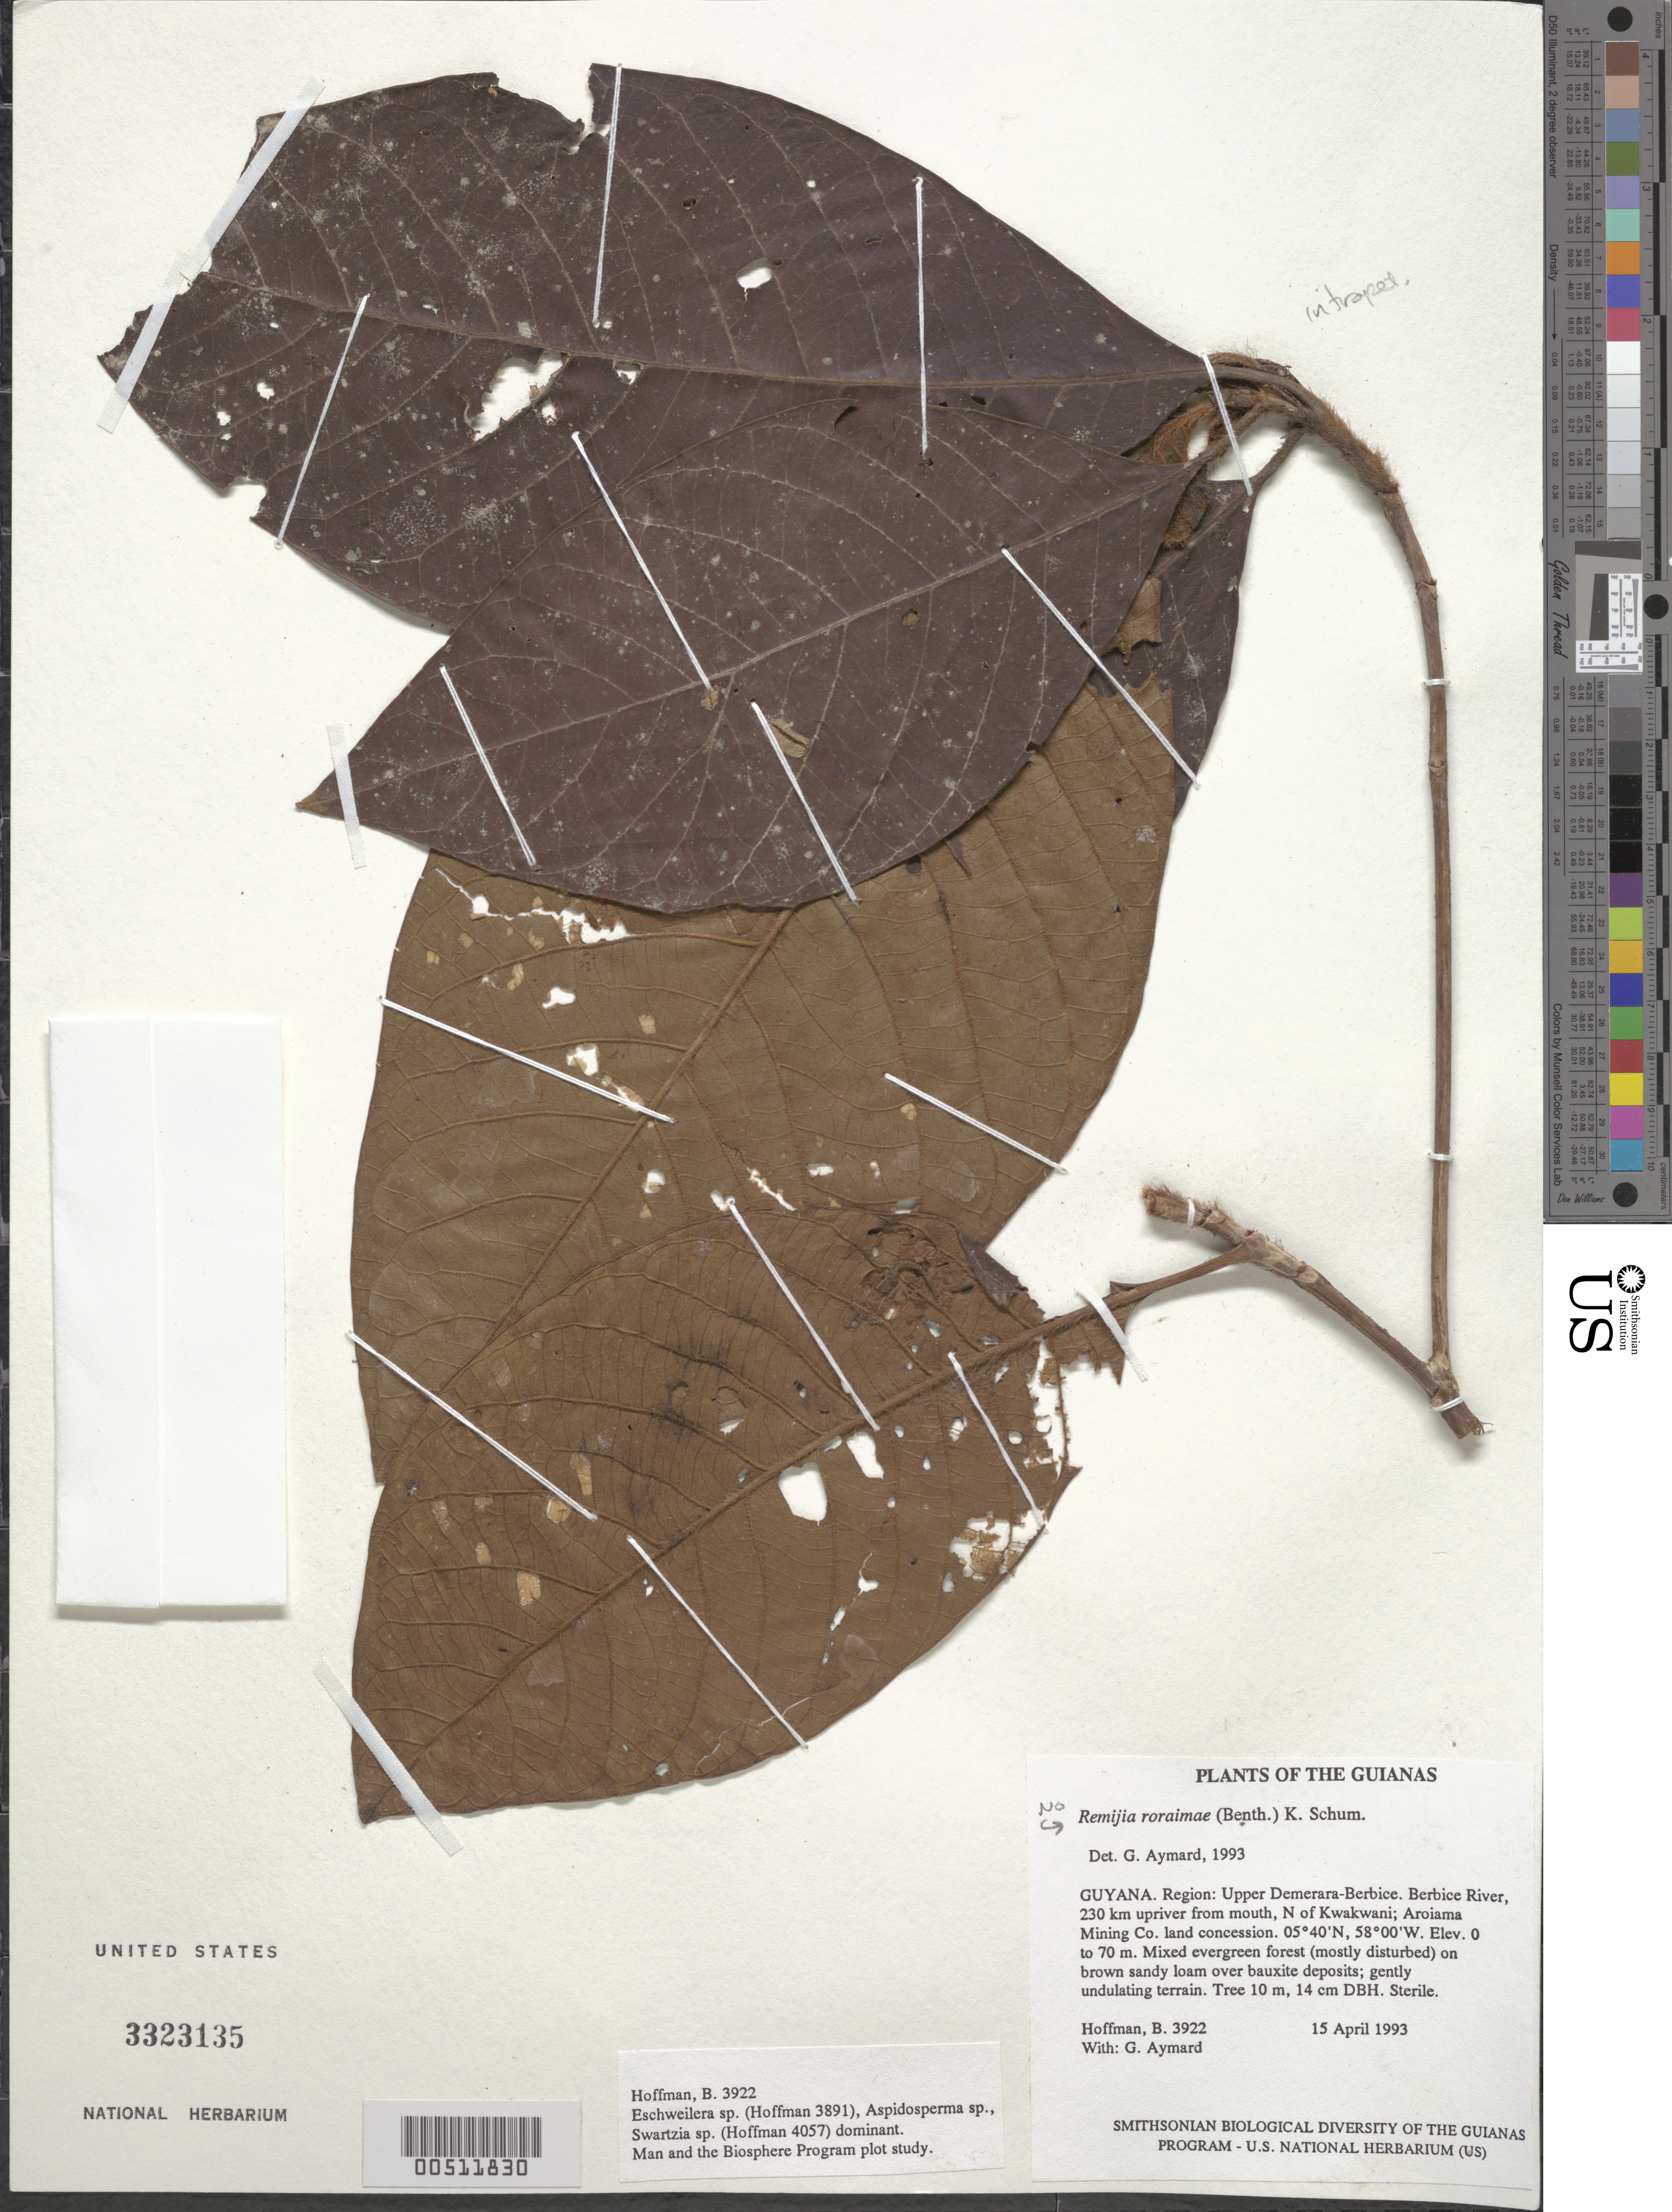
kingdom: Plantae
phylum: Tracheophyta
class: Magnoliopsida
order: Gentianales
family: Rubiaceae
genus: Remijia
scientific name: Remijia roraimae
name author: (Benth.) K. Schum.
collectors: B. Hoffman & G. A. Aymard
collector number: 3922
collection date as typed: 15 April 1993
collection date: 1993-04-15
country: Guyana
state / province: U. Demerara-Berbice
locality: Berbice River, 230 km upriver from mouth, N of Kwakwani; Aroiama Mining Co. land concession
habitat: Mixed evergreen forest (mostly disturbed) on brown sandy loam over bauxite deposits; gently undulating terrain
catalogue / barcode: US 3323135